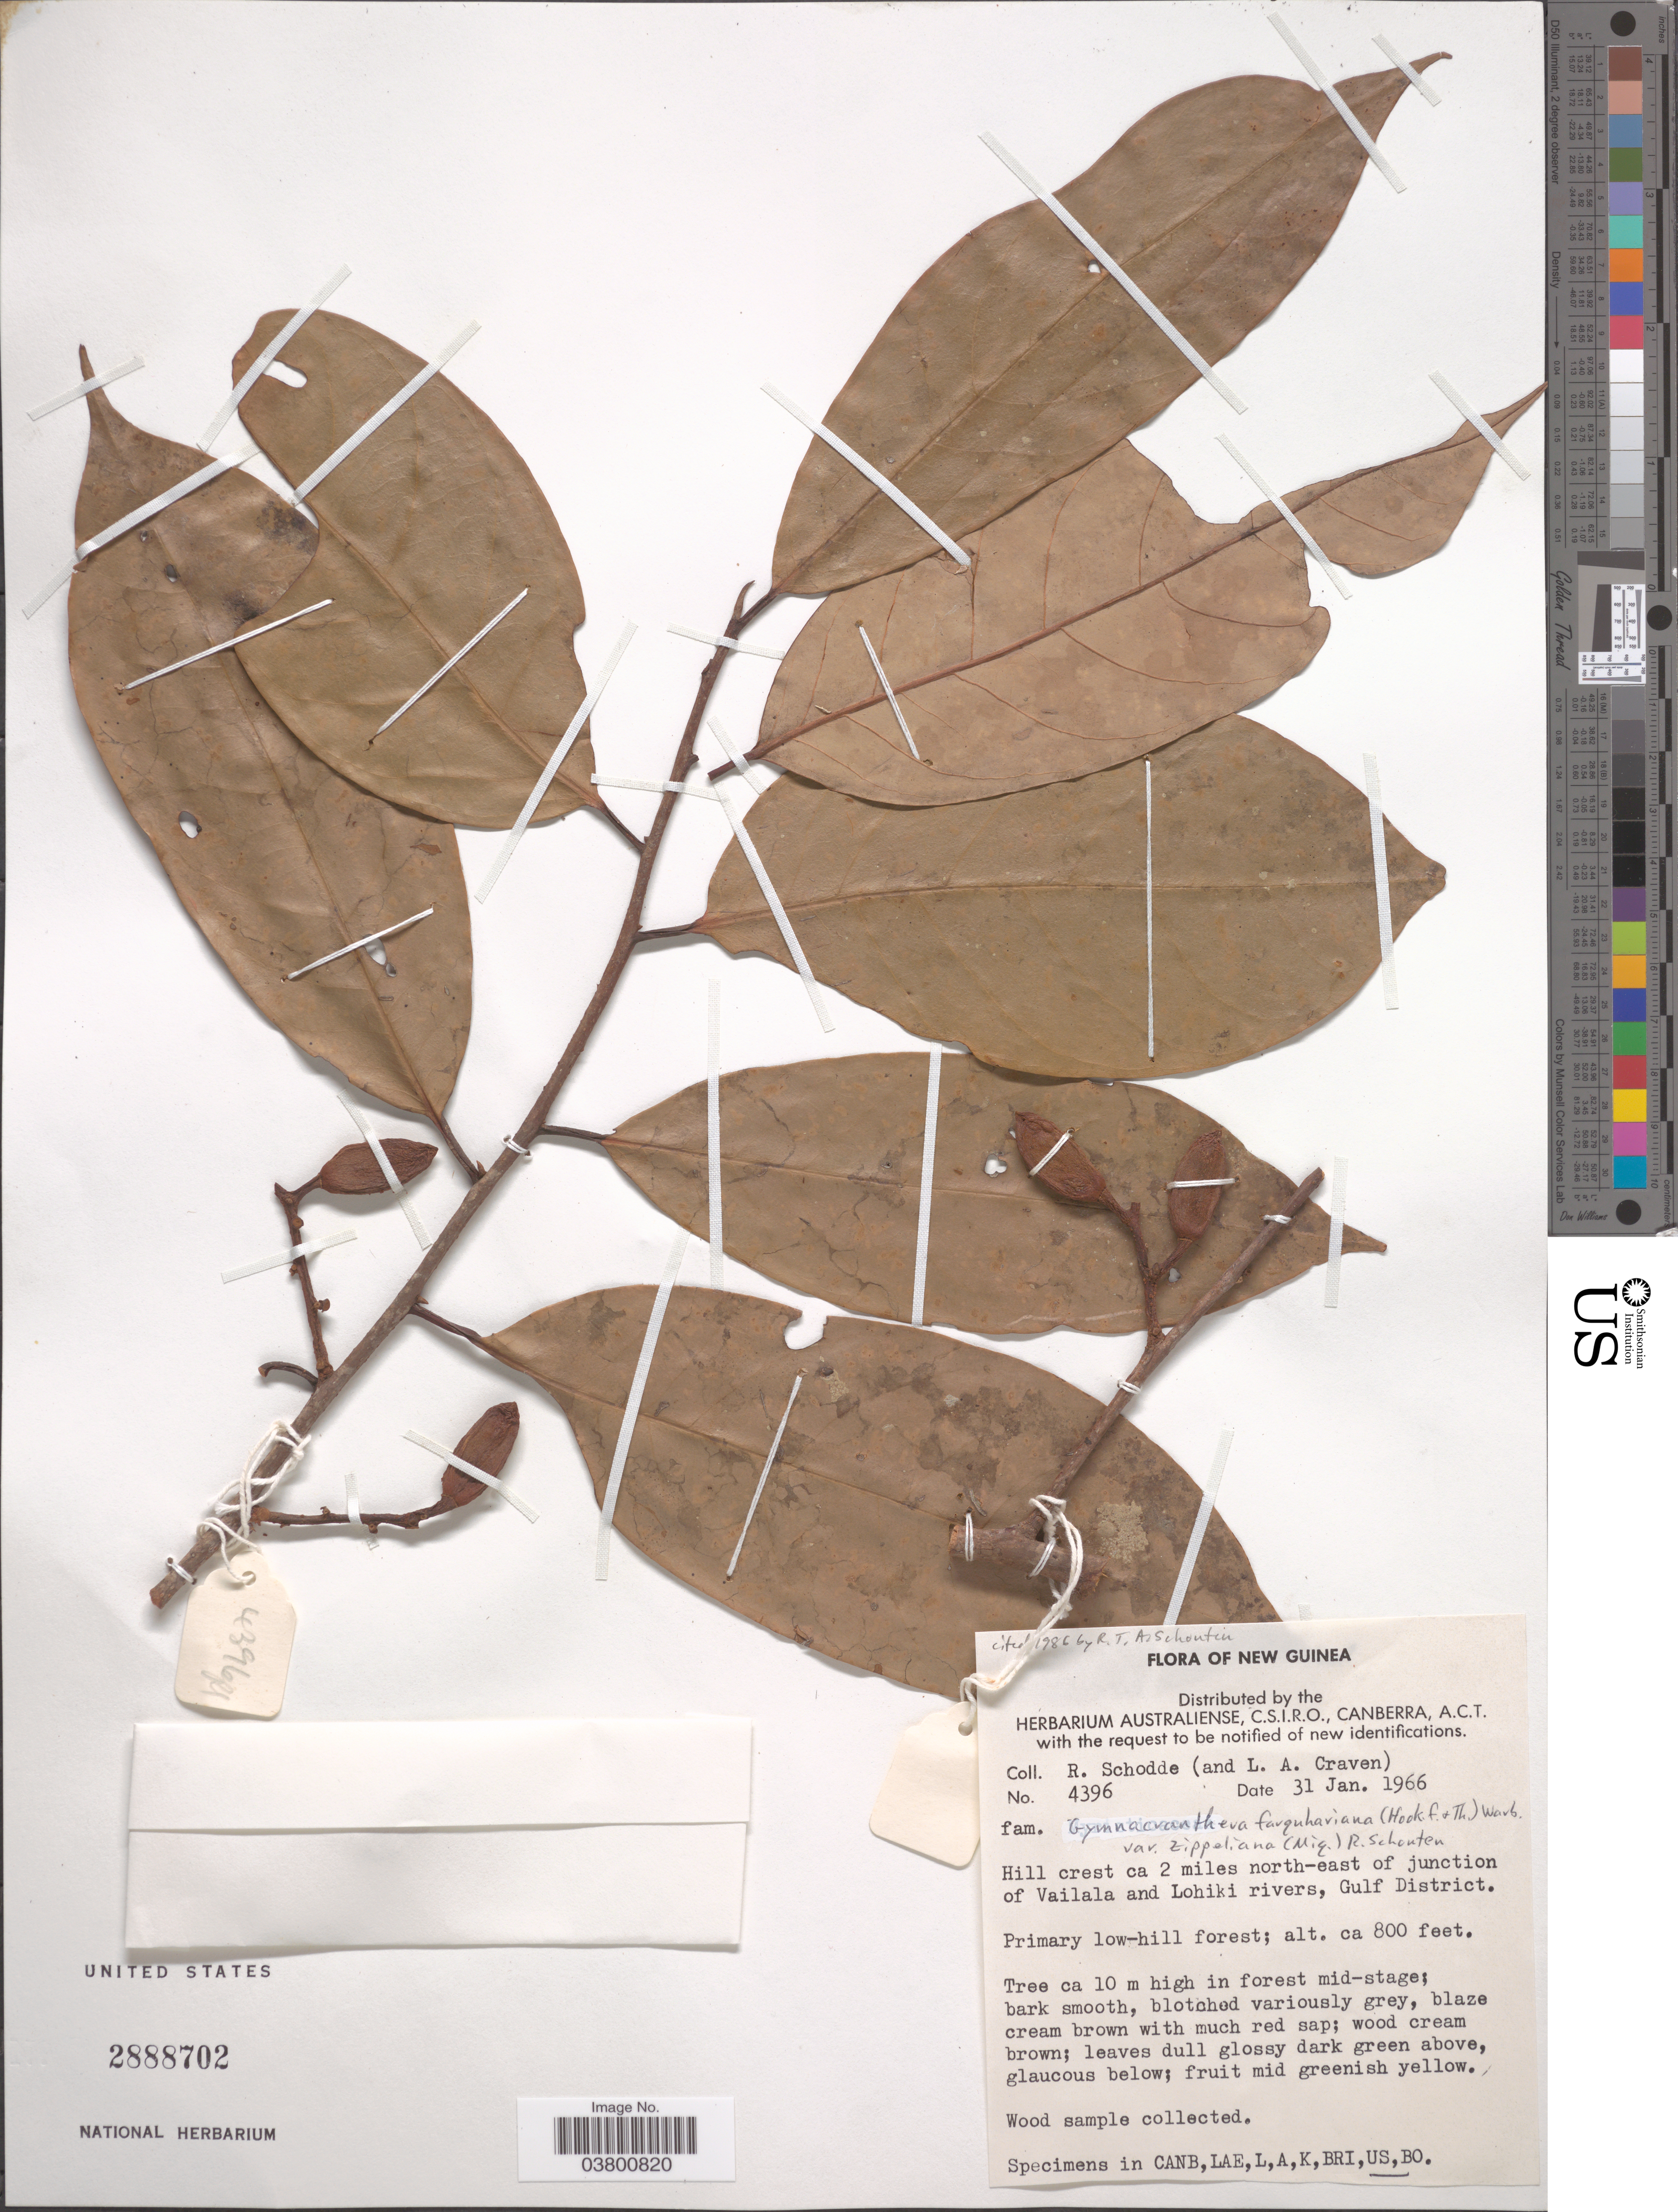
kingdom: Plantae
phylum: Tracheophyta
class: Magnoliopsida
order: Magnoliales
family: Myristicaceae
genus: Gymnacranthera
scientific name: Gymnacranthera farquhariana var. zippeliana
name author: (Miq.) R.T.A. Schouten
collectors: R. Schodde & L. A. Craven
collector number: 4396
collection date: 1966-01-31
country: Papua New Guinea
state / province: Gulf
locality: New Guinea. Hill crest ca 2 miles north-east of junction of Vailala and Lohiki river, Gulf District.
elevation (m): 183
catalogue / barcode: US 2888702